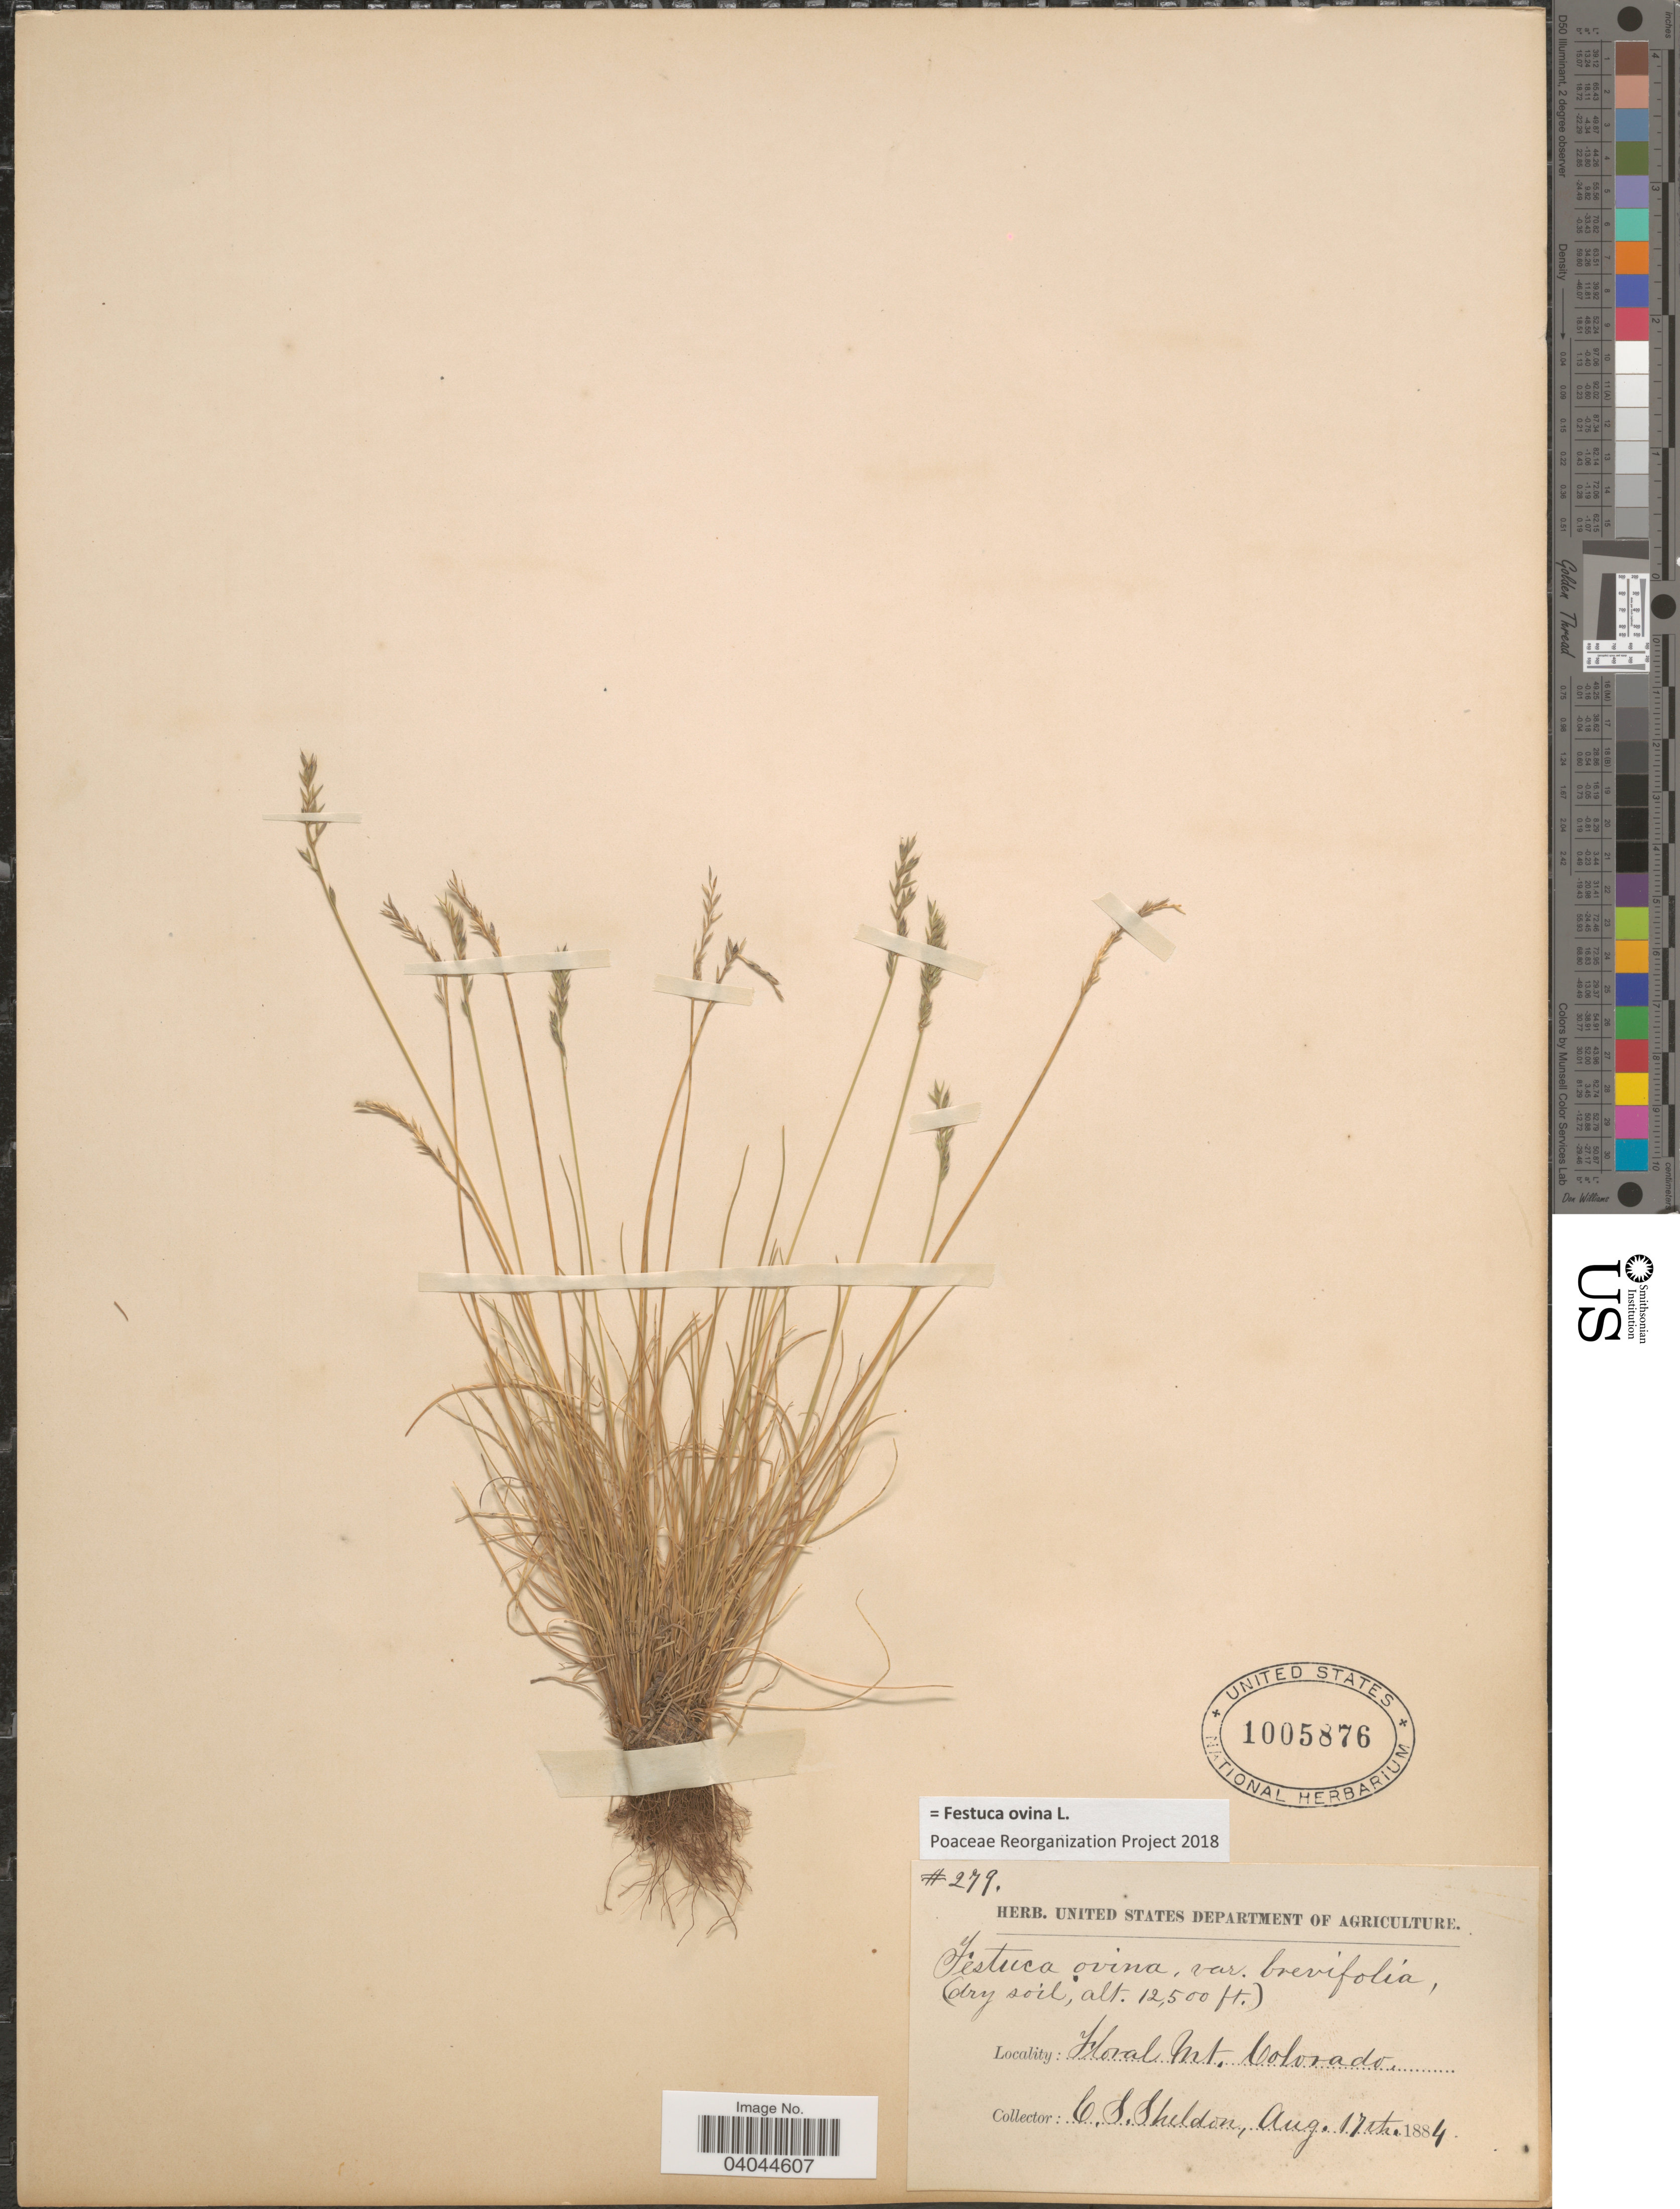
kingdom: Plantae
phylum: Tracheophyta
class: Liliopsida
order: Poales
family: Poaceae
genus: Festuca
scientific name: Festuca ovina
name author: L.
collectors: C. S. Sheldon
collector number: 279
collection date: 1884-08-17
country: United States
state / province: Colorado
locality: Floral Mt.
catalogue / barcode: US 1005876